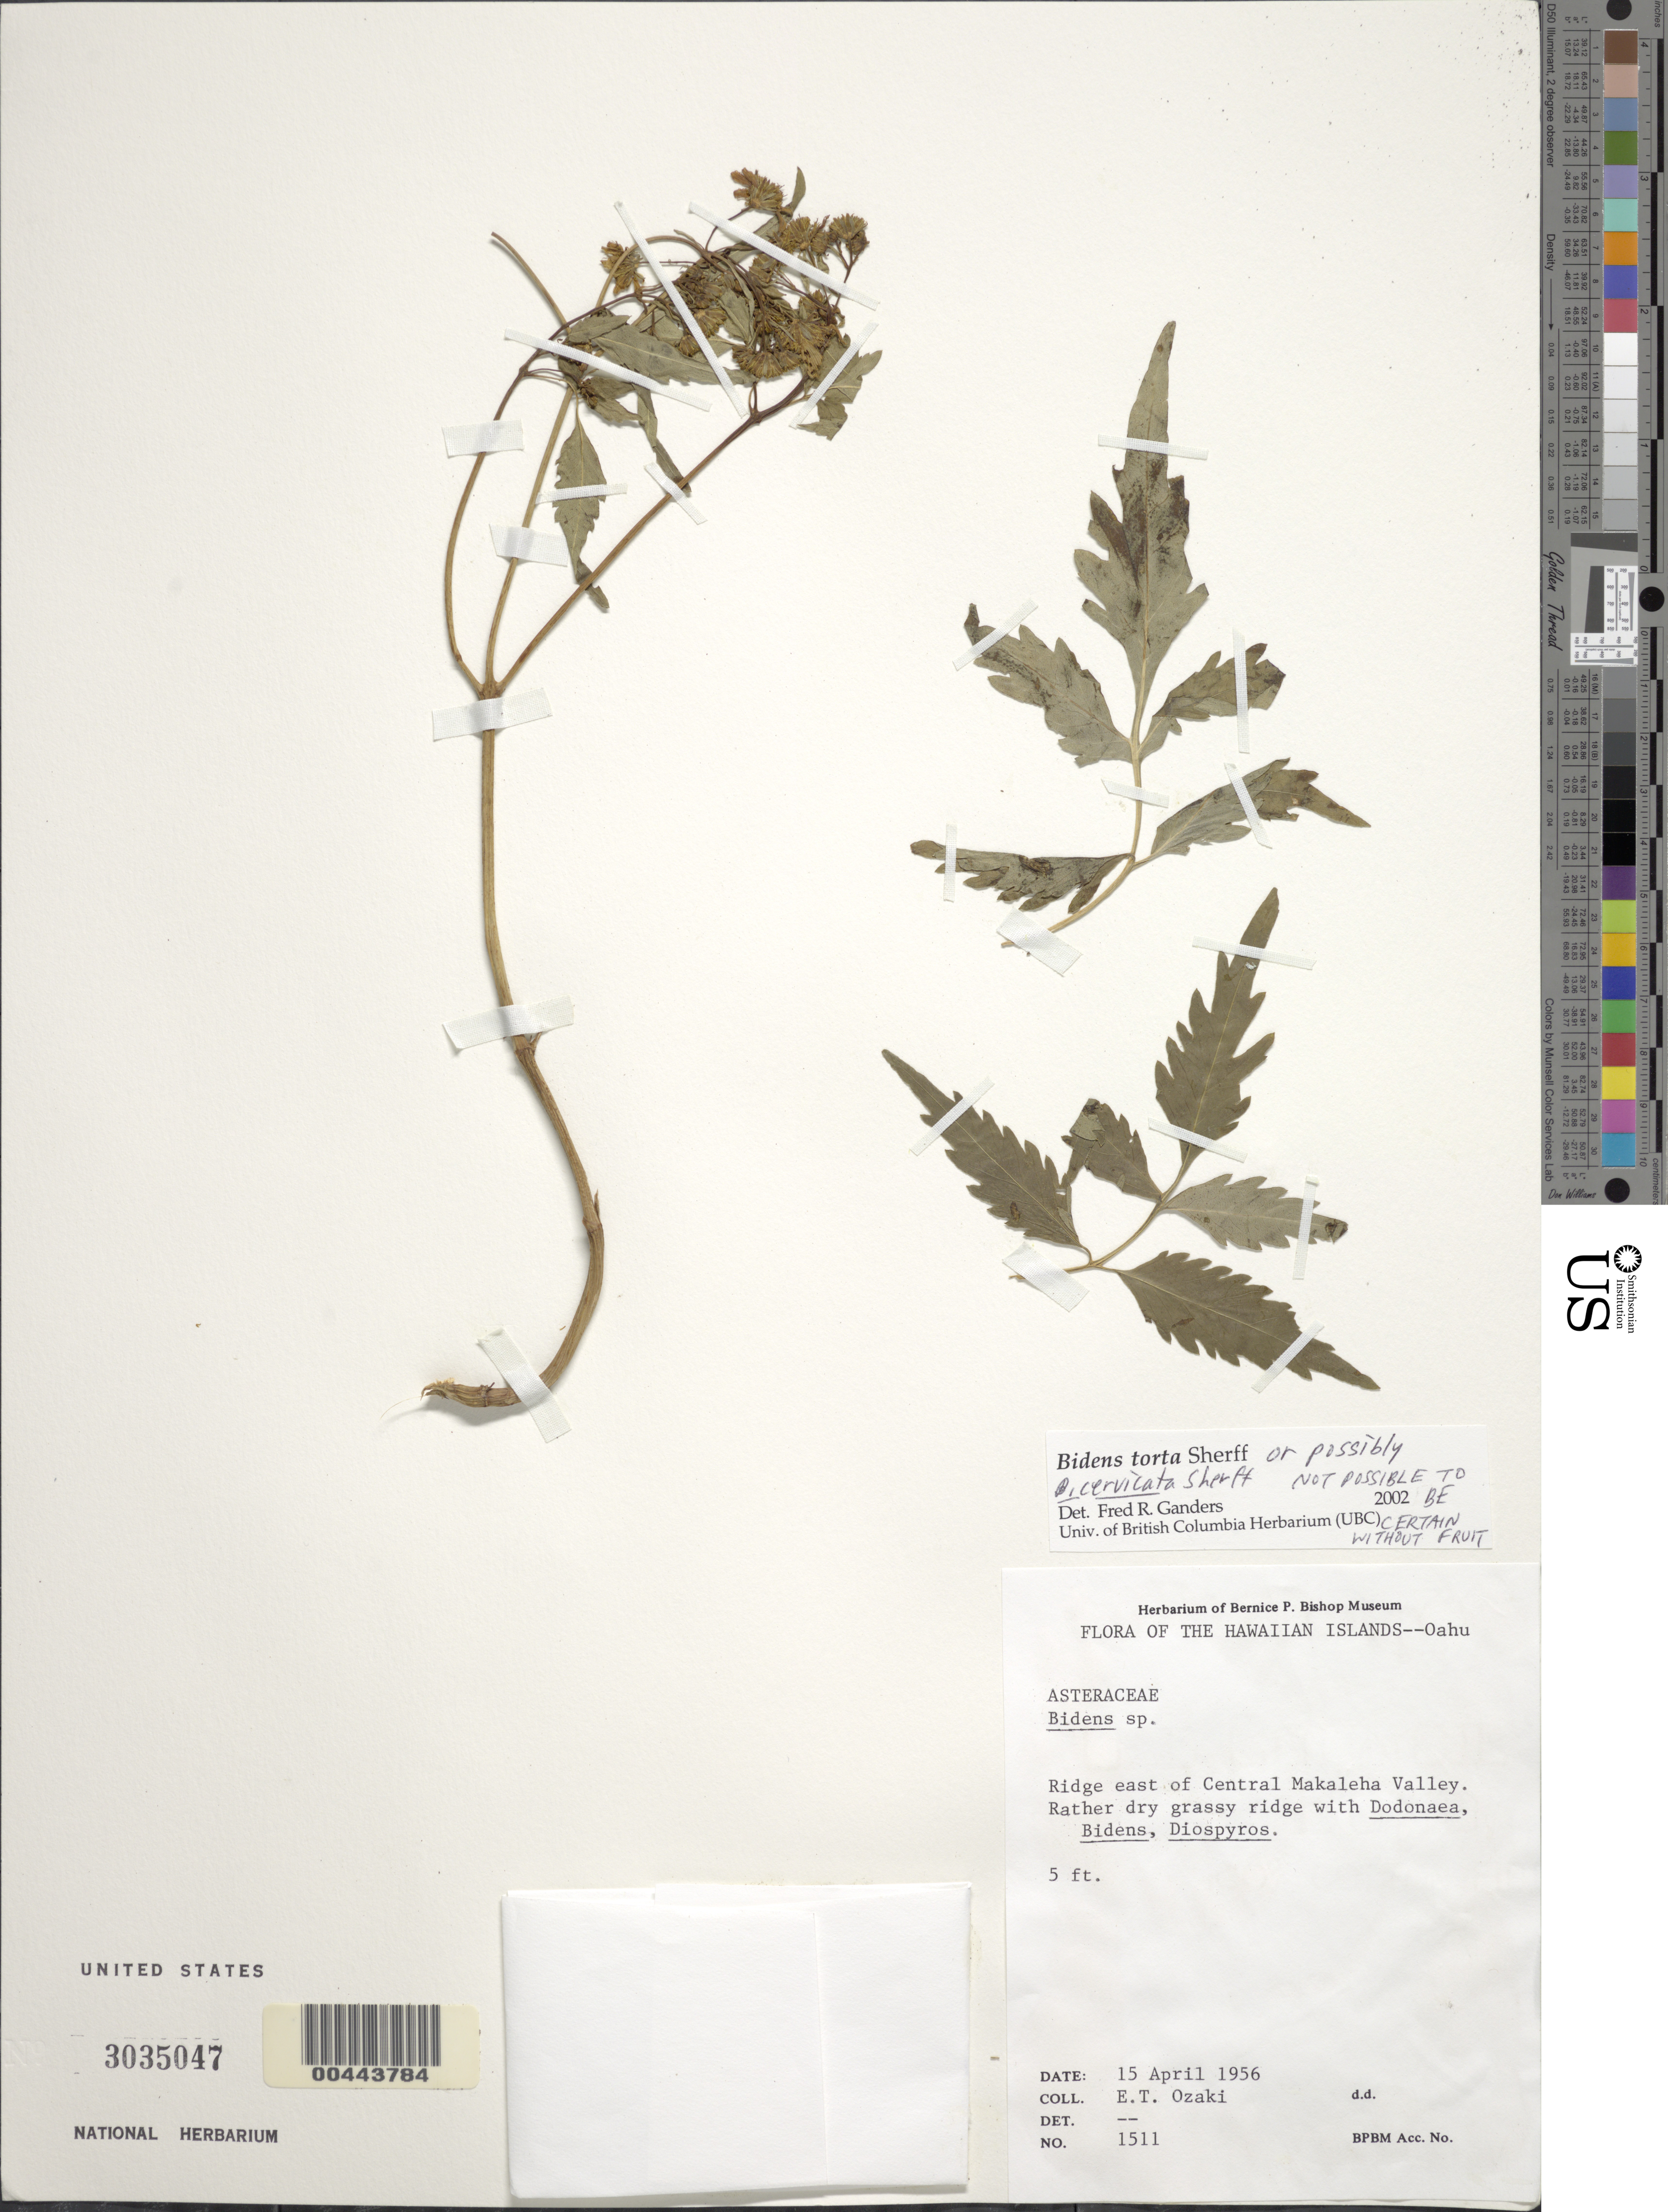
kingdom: Plantae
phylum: Tracheophyta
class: Magnoliopsida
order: Asterales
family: Asteraceae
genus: Bidens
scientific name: Bidens torta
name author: Sherff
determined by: Ganders, F. R.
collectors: E. Ozaki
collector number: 1511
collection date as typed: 15 Apr 1956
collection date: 1956-04-15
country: United States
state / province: Hawaii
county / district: Honolulu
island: Oahu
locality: Ridge E of Central Makaleha Valley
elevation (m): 2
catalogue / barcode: US 3035047